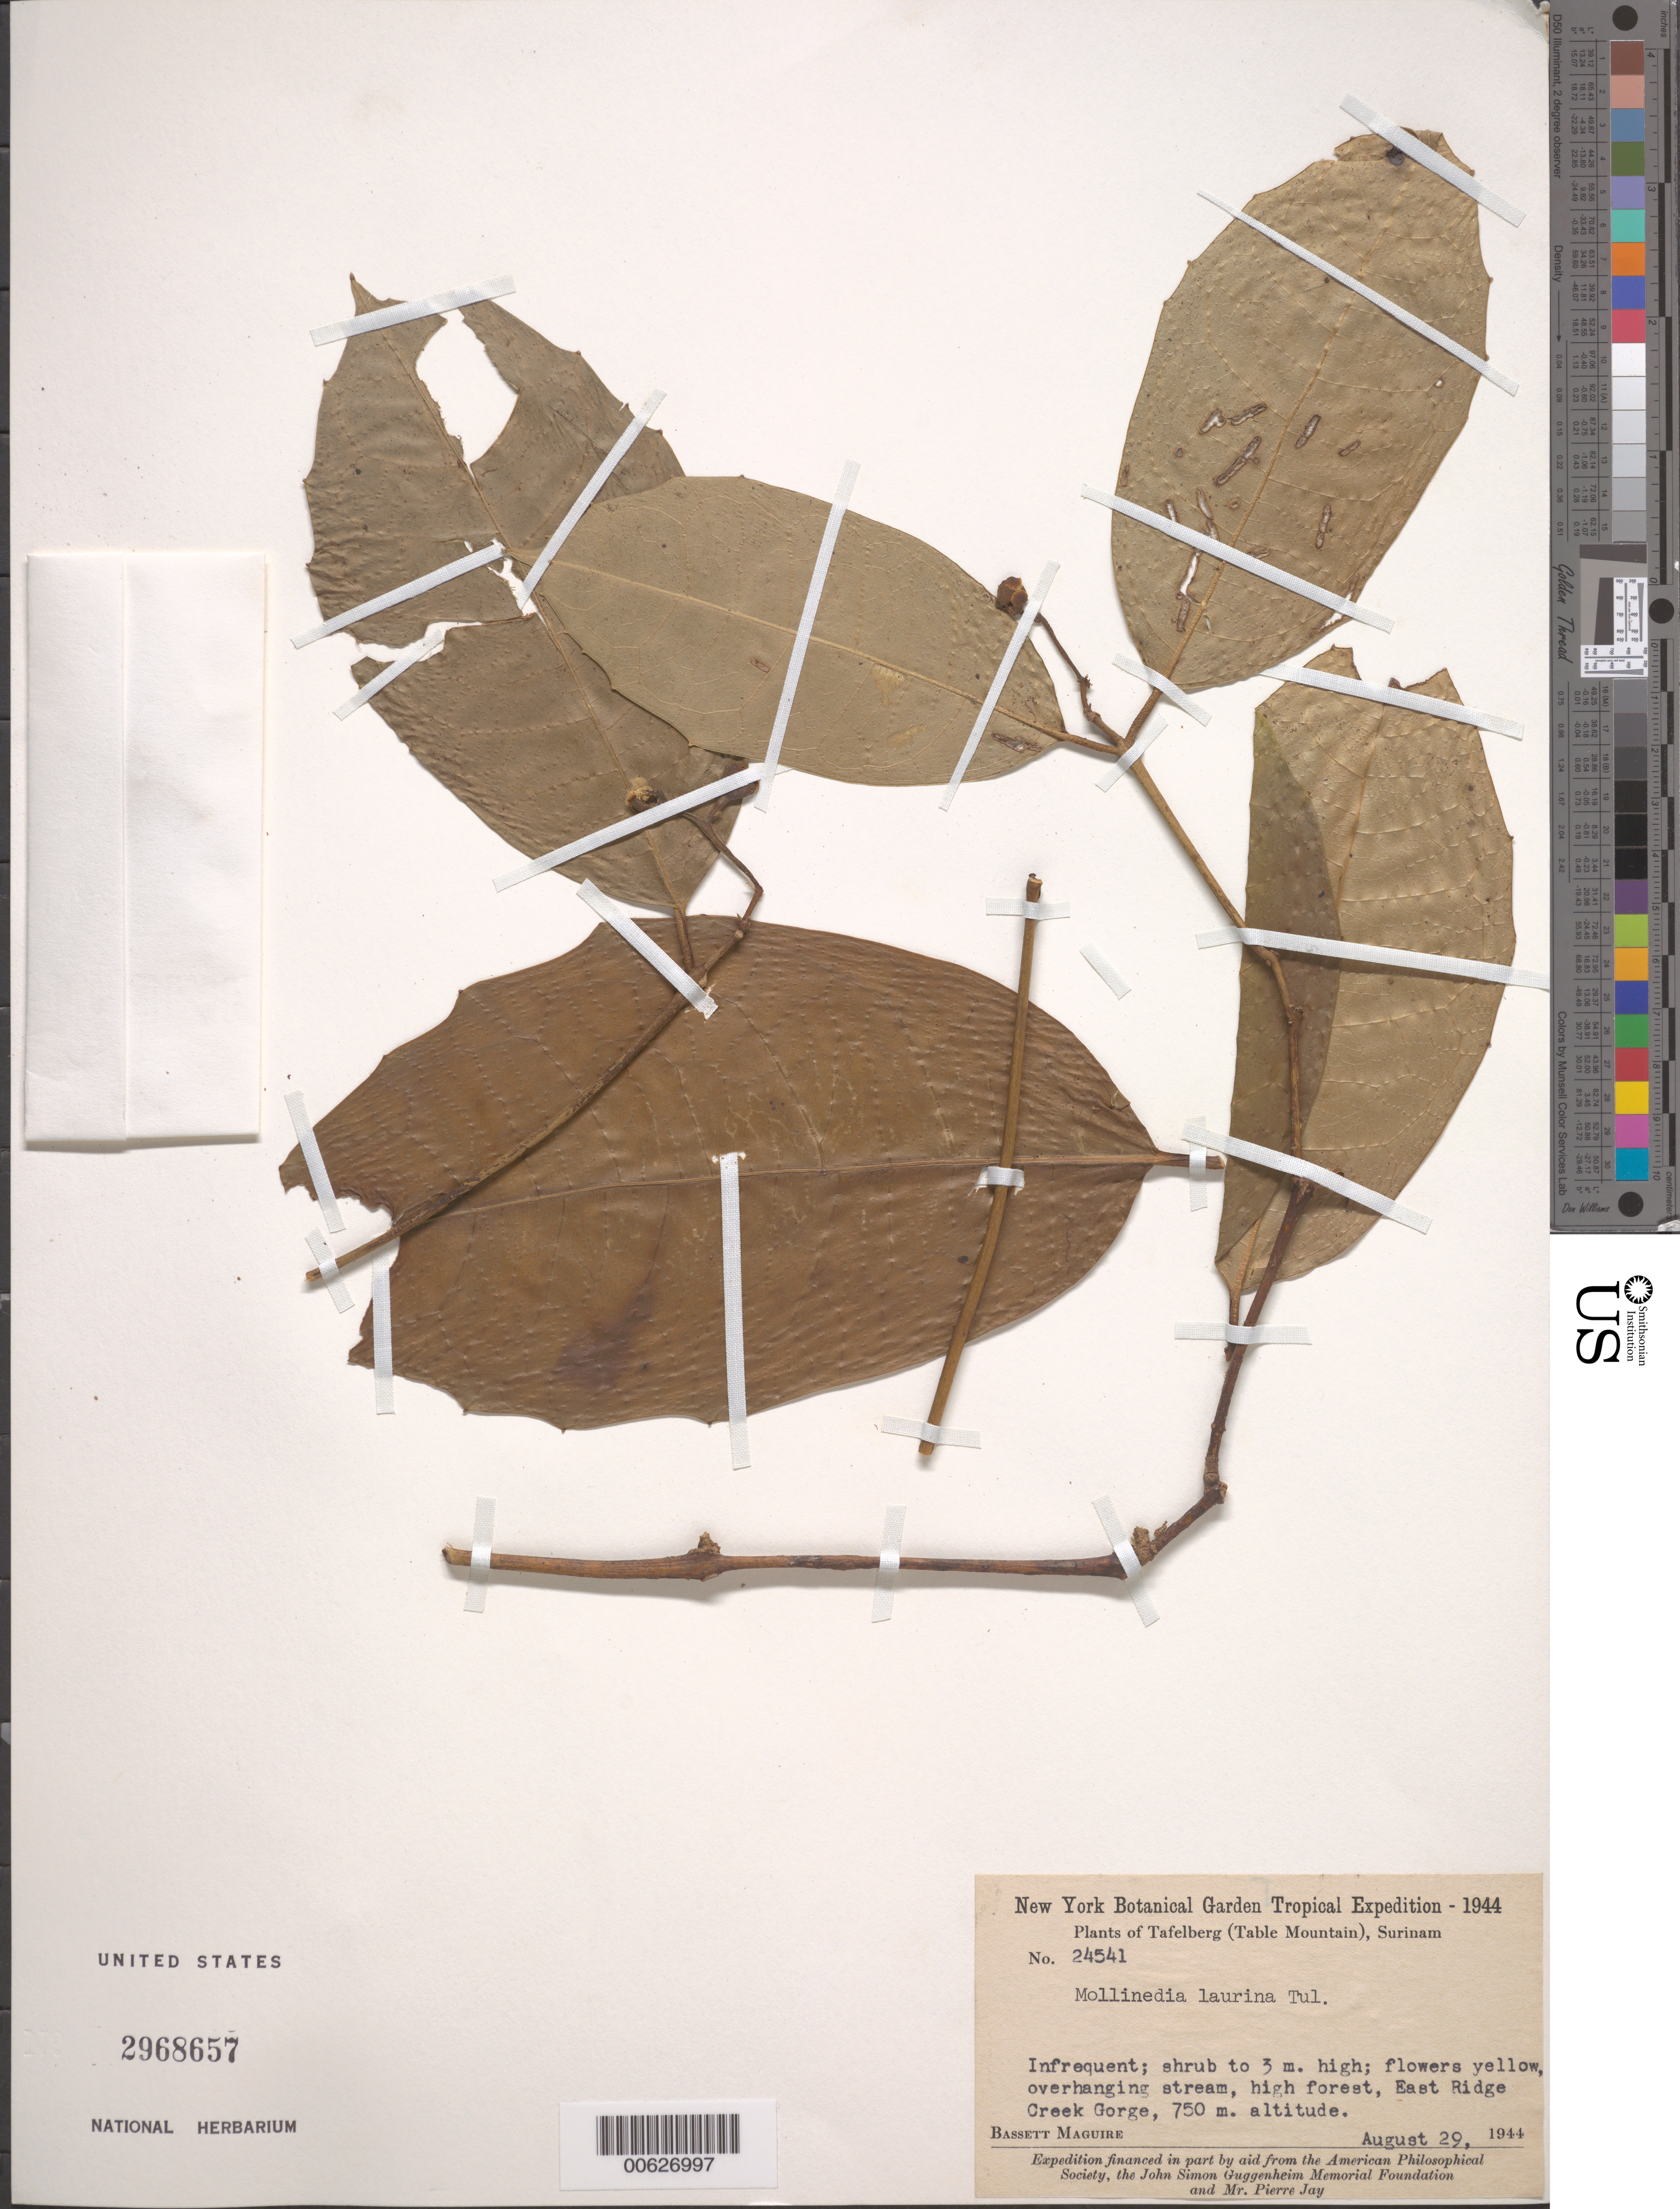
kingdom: Plantae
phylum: Tracheophyta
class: Magnoliopsida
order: Laurales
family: Monimiaceae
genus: Mollinedia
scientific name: Mollinedia laurina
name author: Tul.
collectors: B. Maguire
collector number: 24541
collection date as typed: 29-Aug-44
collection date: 1944-08-29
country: Suriname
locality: Tafelberg (Table Mountain), East Ridge Creek Gorge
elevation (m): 750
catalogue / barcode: US 2968657